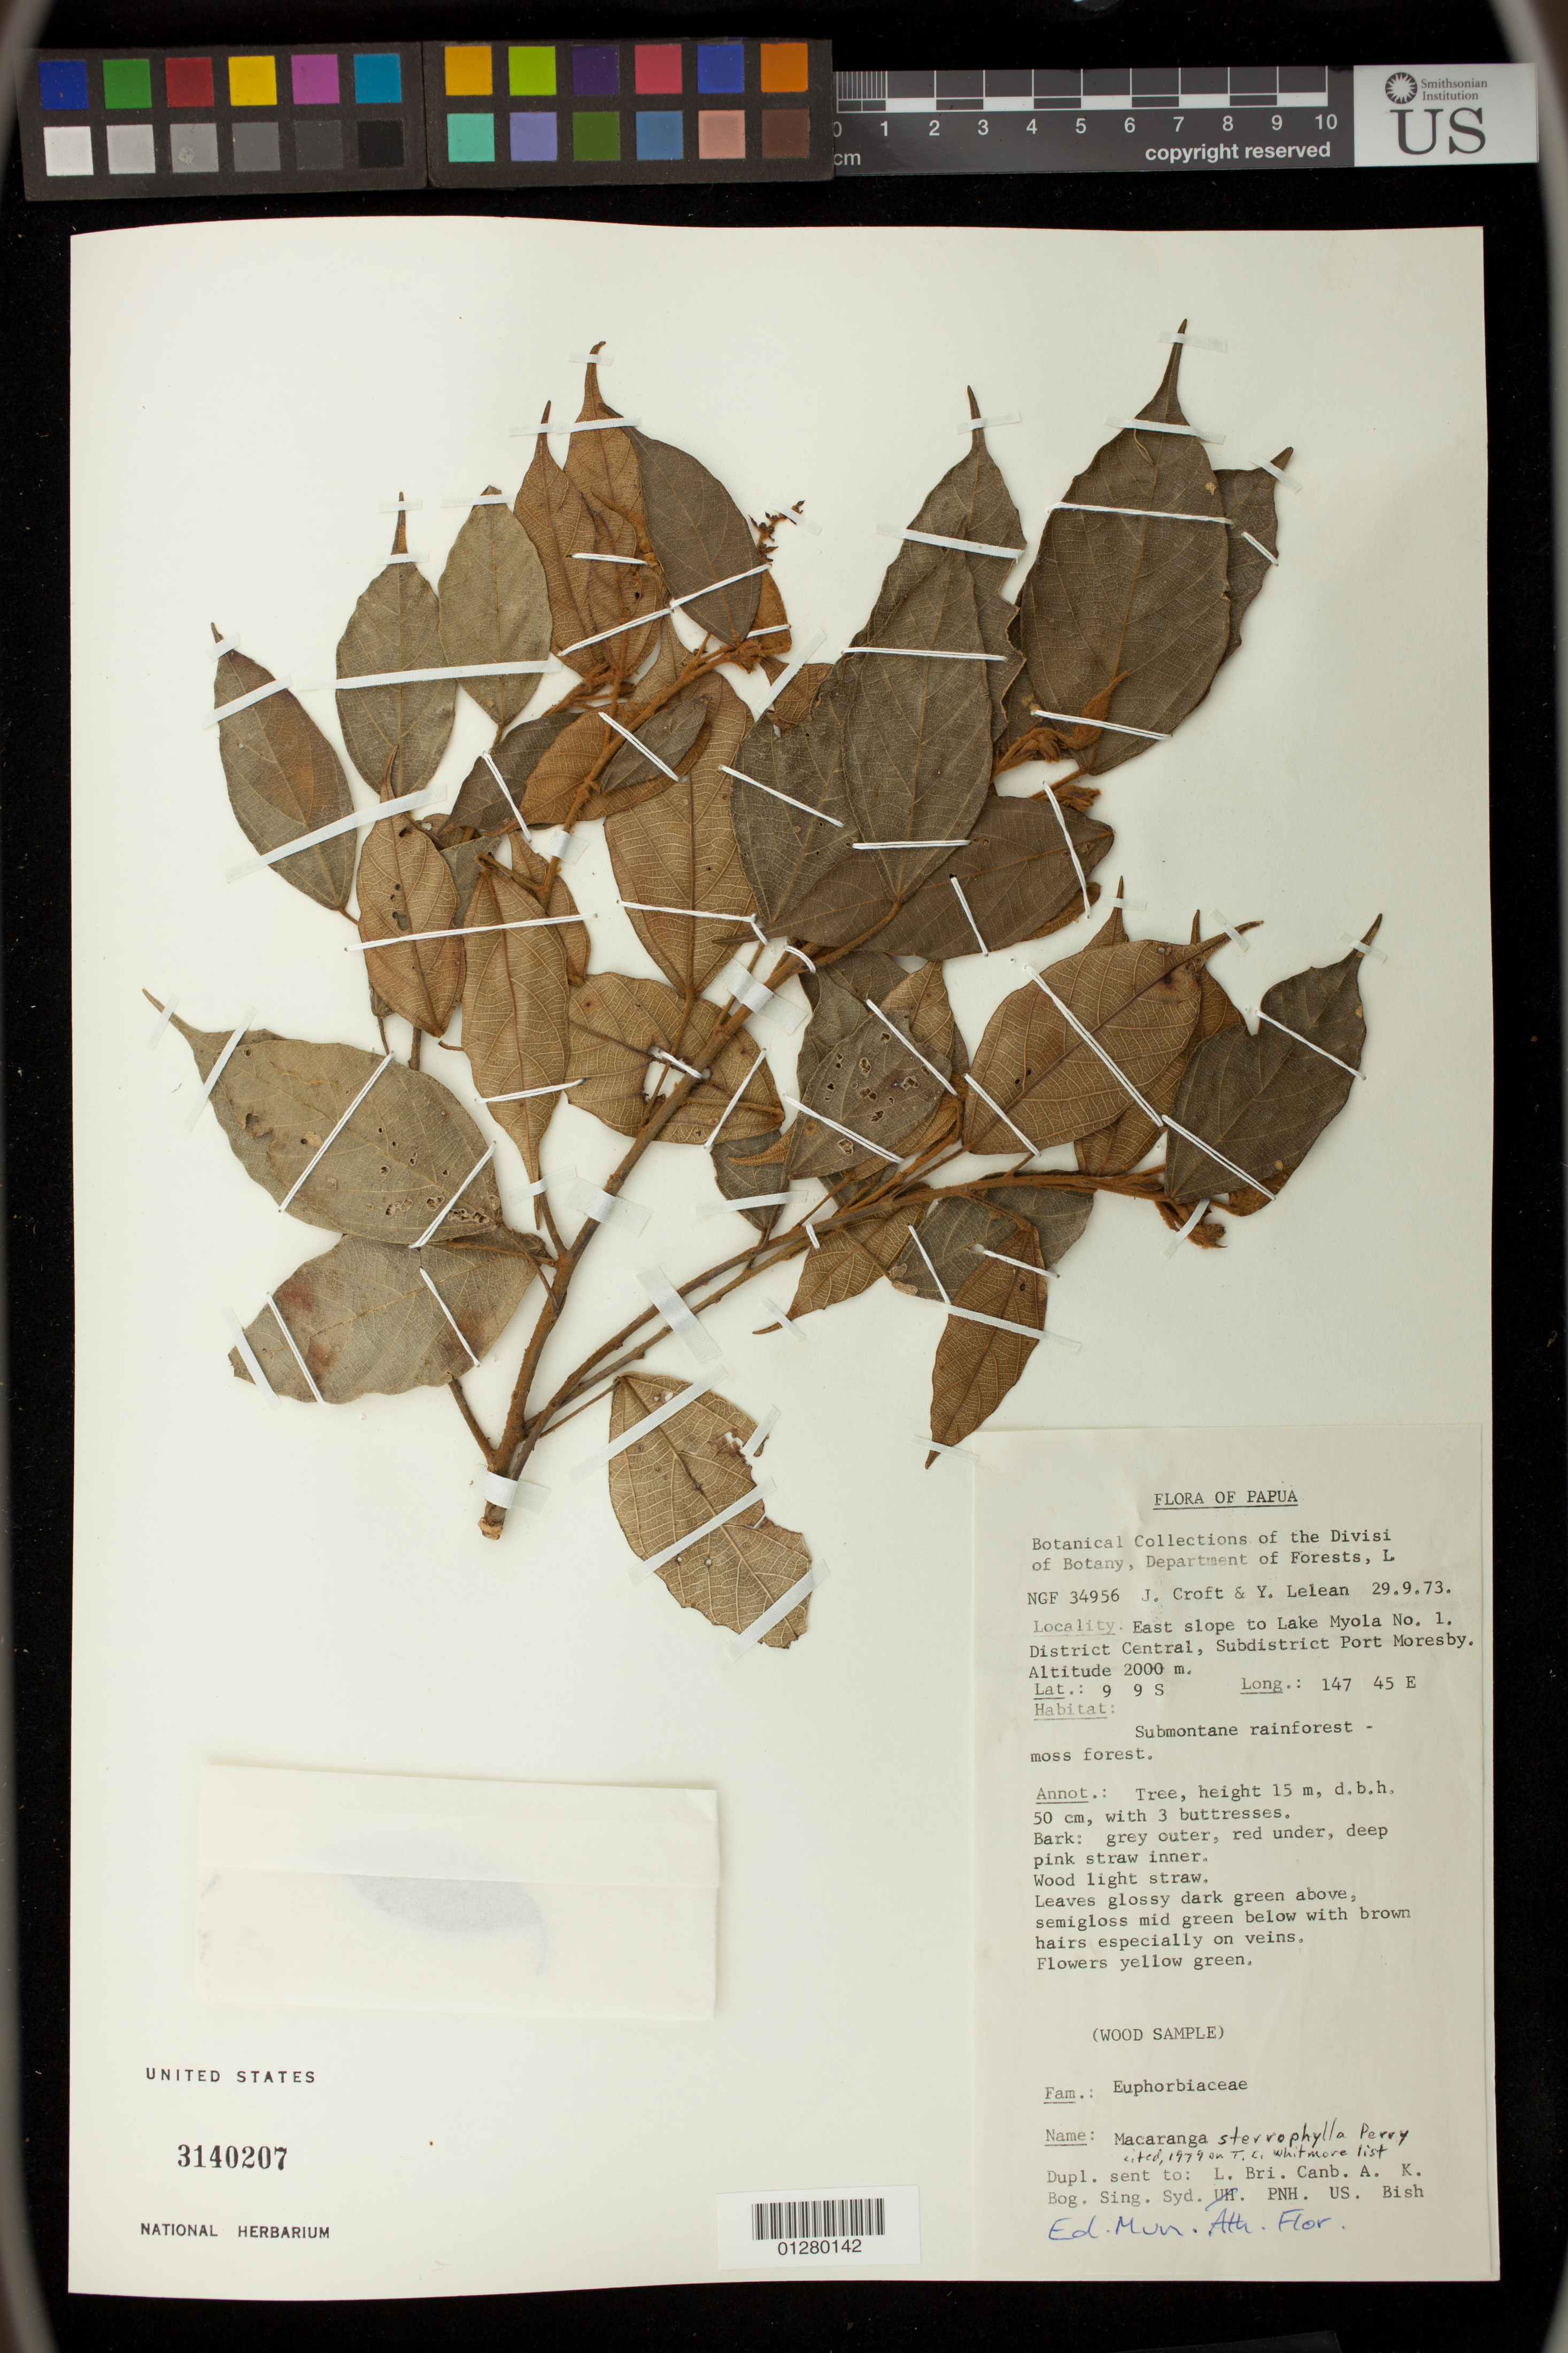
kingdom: Plantae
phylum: Tracheophyta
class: Magnoliopsida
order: Malpighiales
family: Euphorbiaceae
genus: Macaranga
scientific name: Macaranga sterrophylla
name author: L.M. Perry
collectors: J. Croft & Y. Lelean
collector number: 34956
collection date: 1973-09-29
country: Papua New Guinea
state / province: Central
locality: Subdistrict Port Moresby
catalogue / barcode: US 3140207